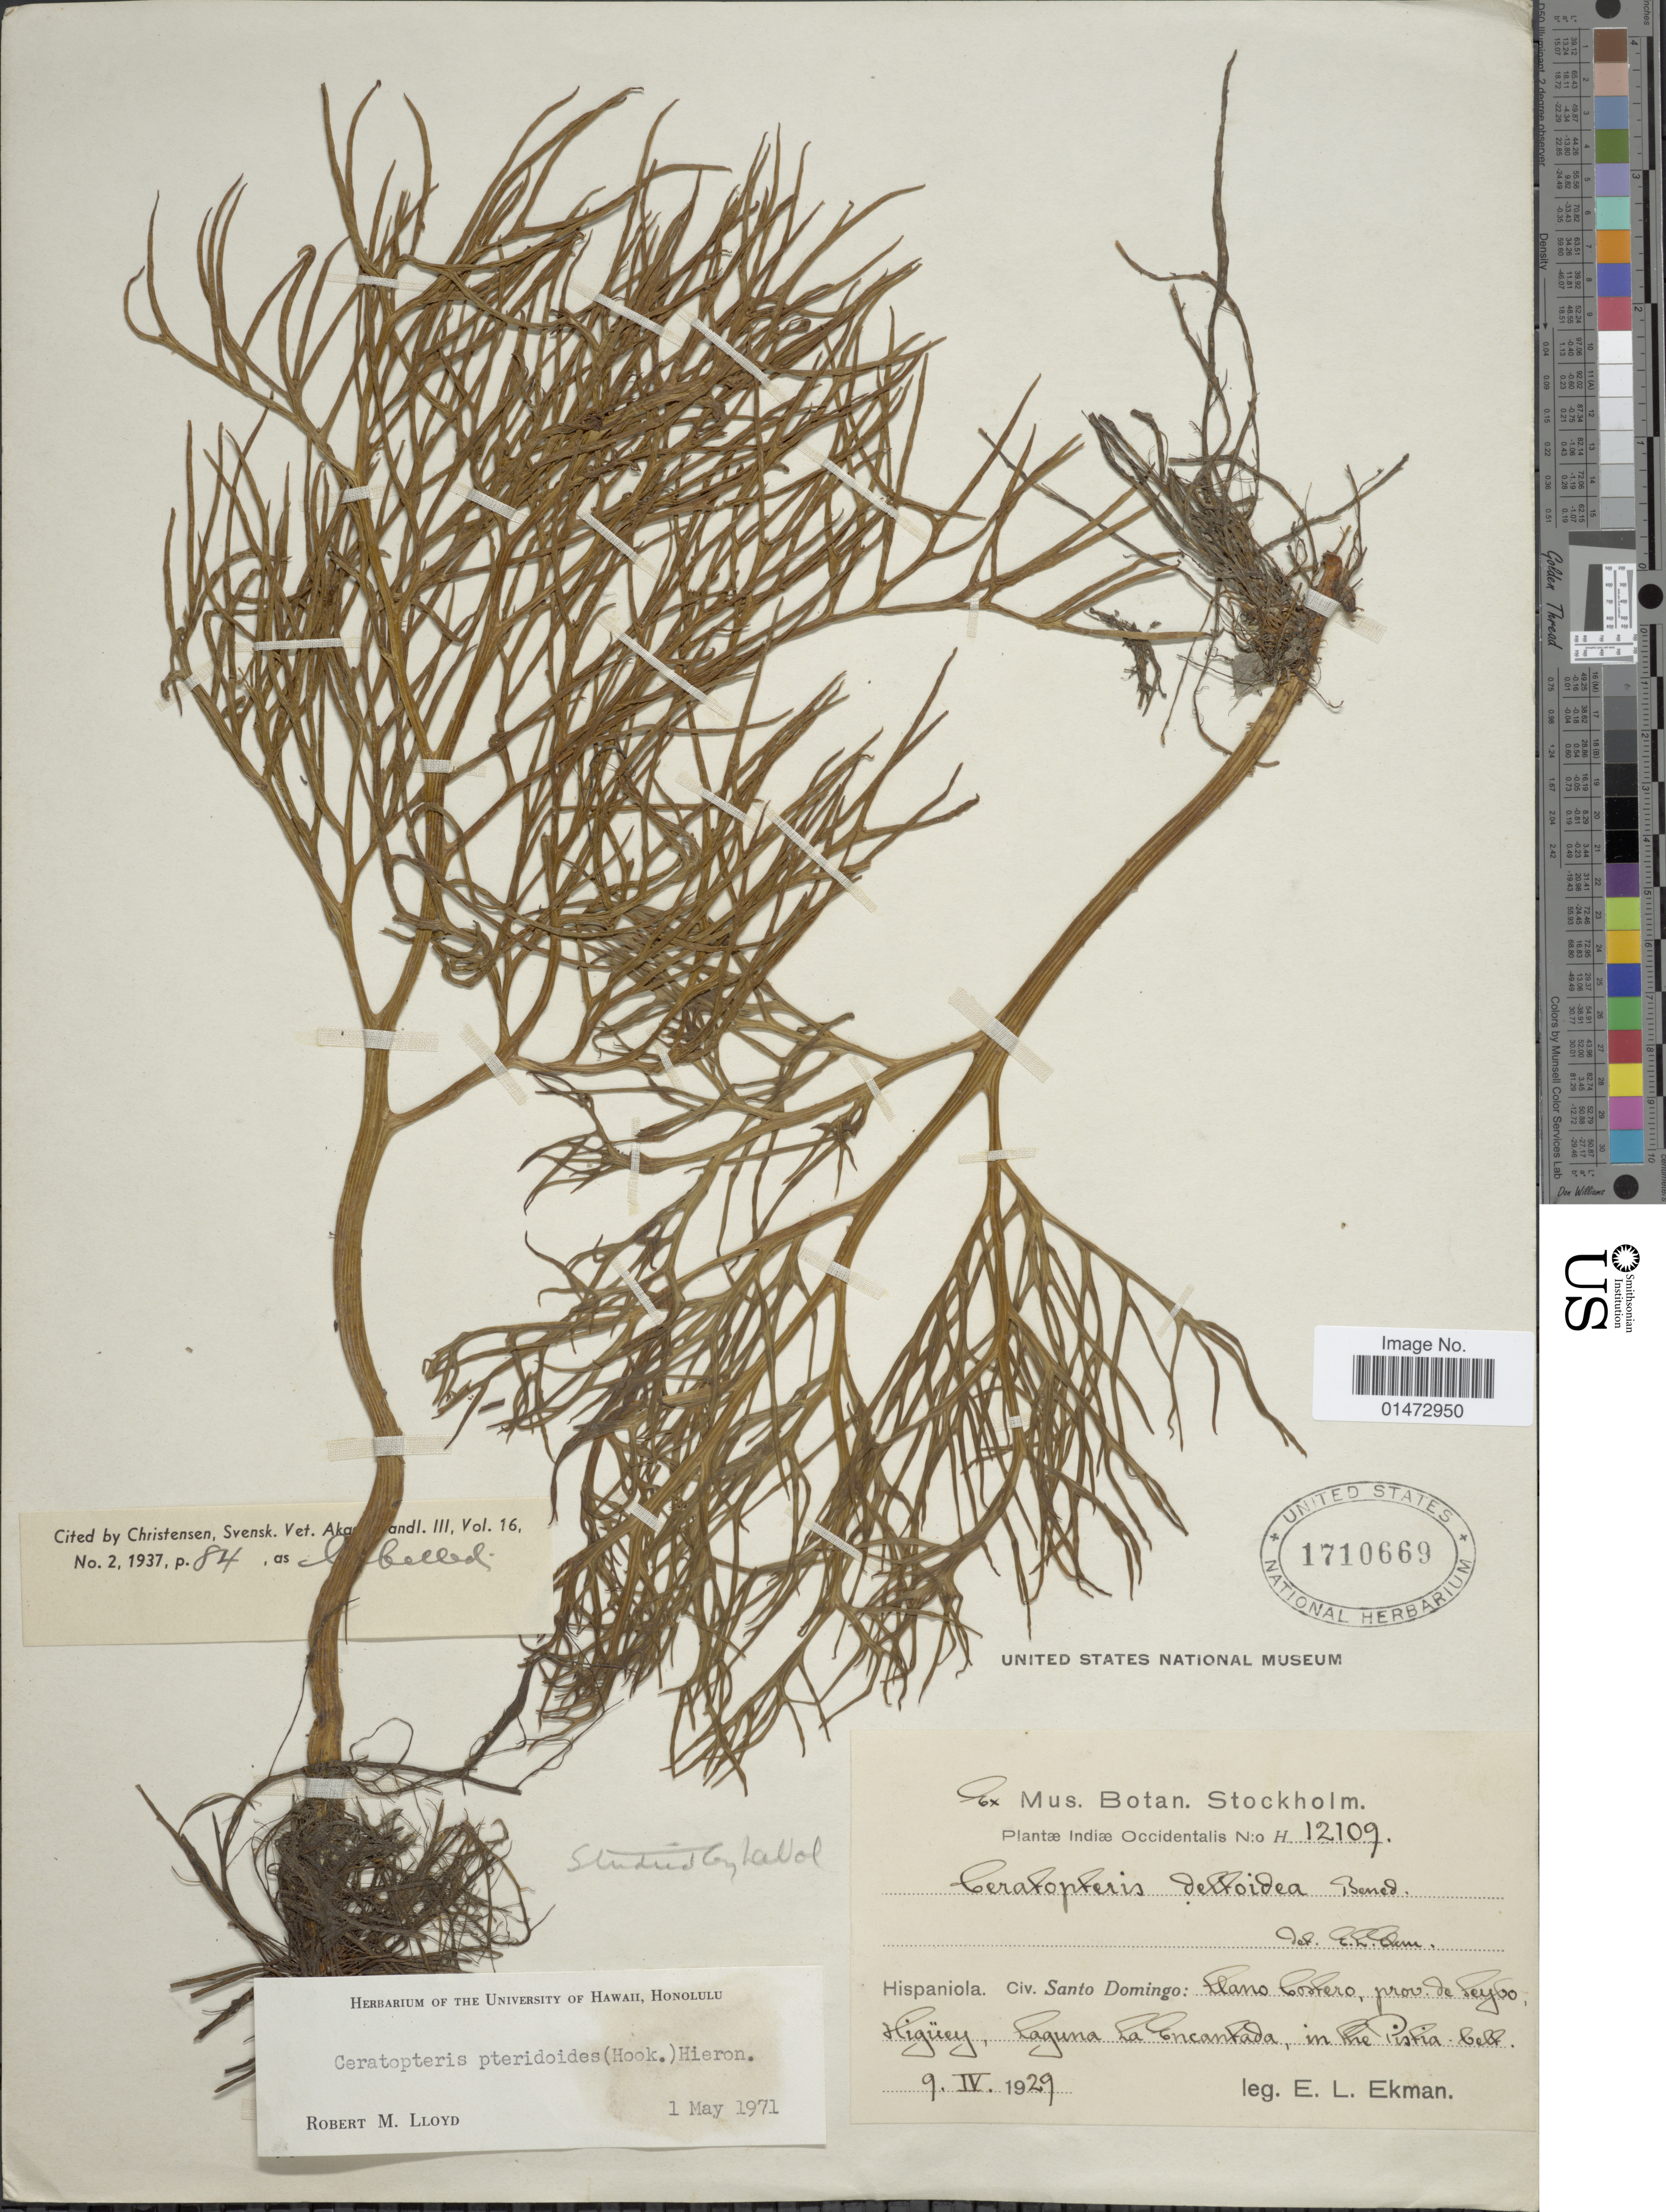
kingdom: Plantae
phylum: Tracheophyta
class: Polypodiopsida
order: Polypodiales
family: Pteridaceae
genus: Ceratopteris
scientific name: Ceratopteris pteridioides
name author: (Hook.) Hieron.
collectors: E. L. Ekman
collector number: H 12109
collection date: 1929-04-09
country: Dominican Republic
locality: Hispaniola. Civ. Santo Domingo: Llano Costero, prov. de Leybo, Higüey, Laguna La Encantada, in the Pistia belt.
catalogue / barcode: US 1710669